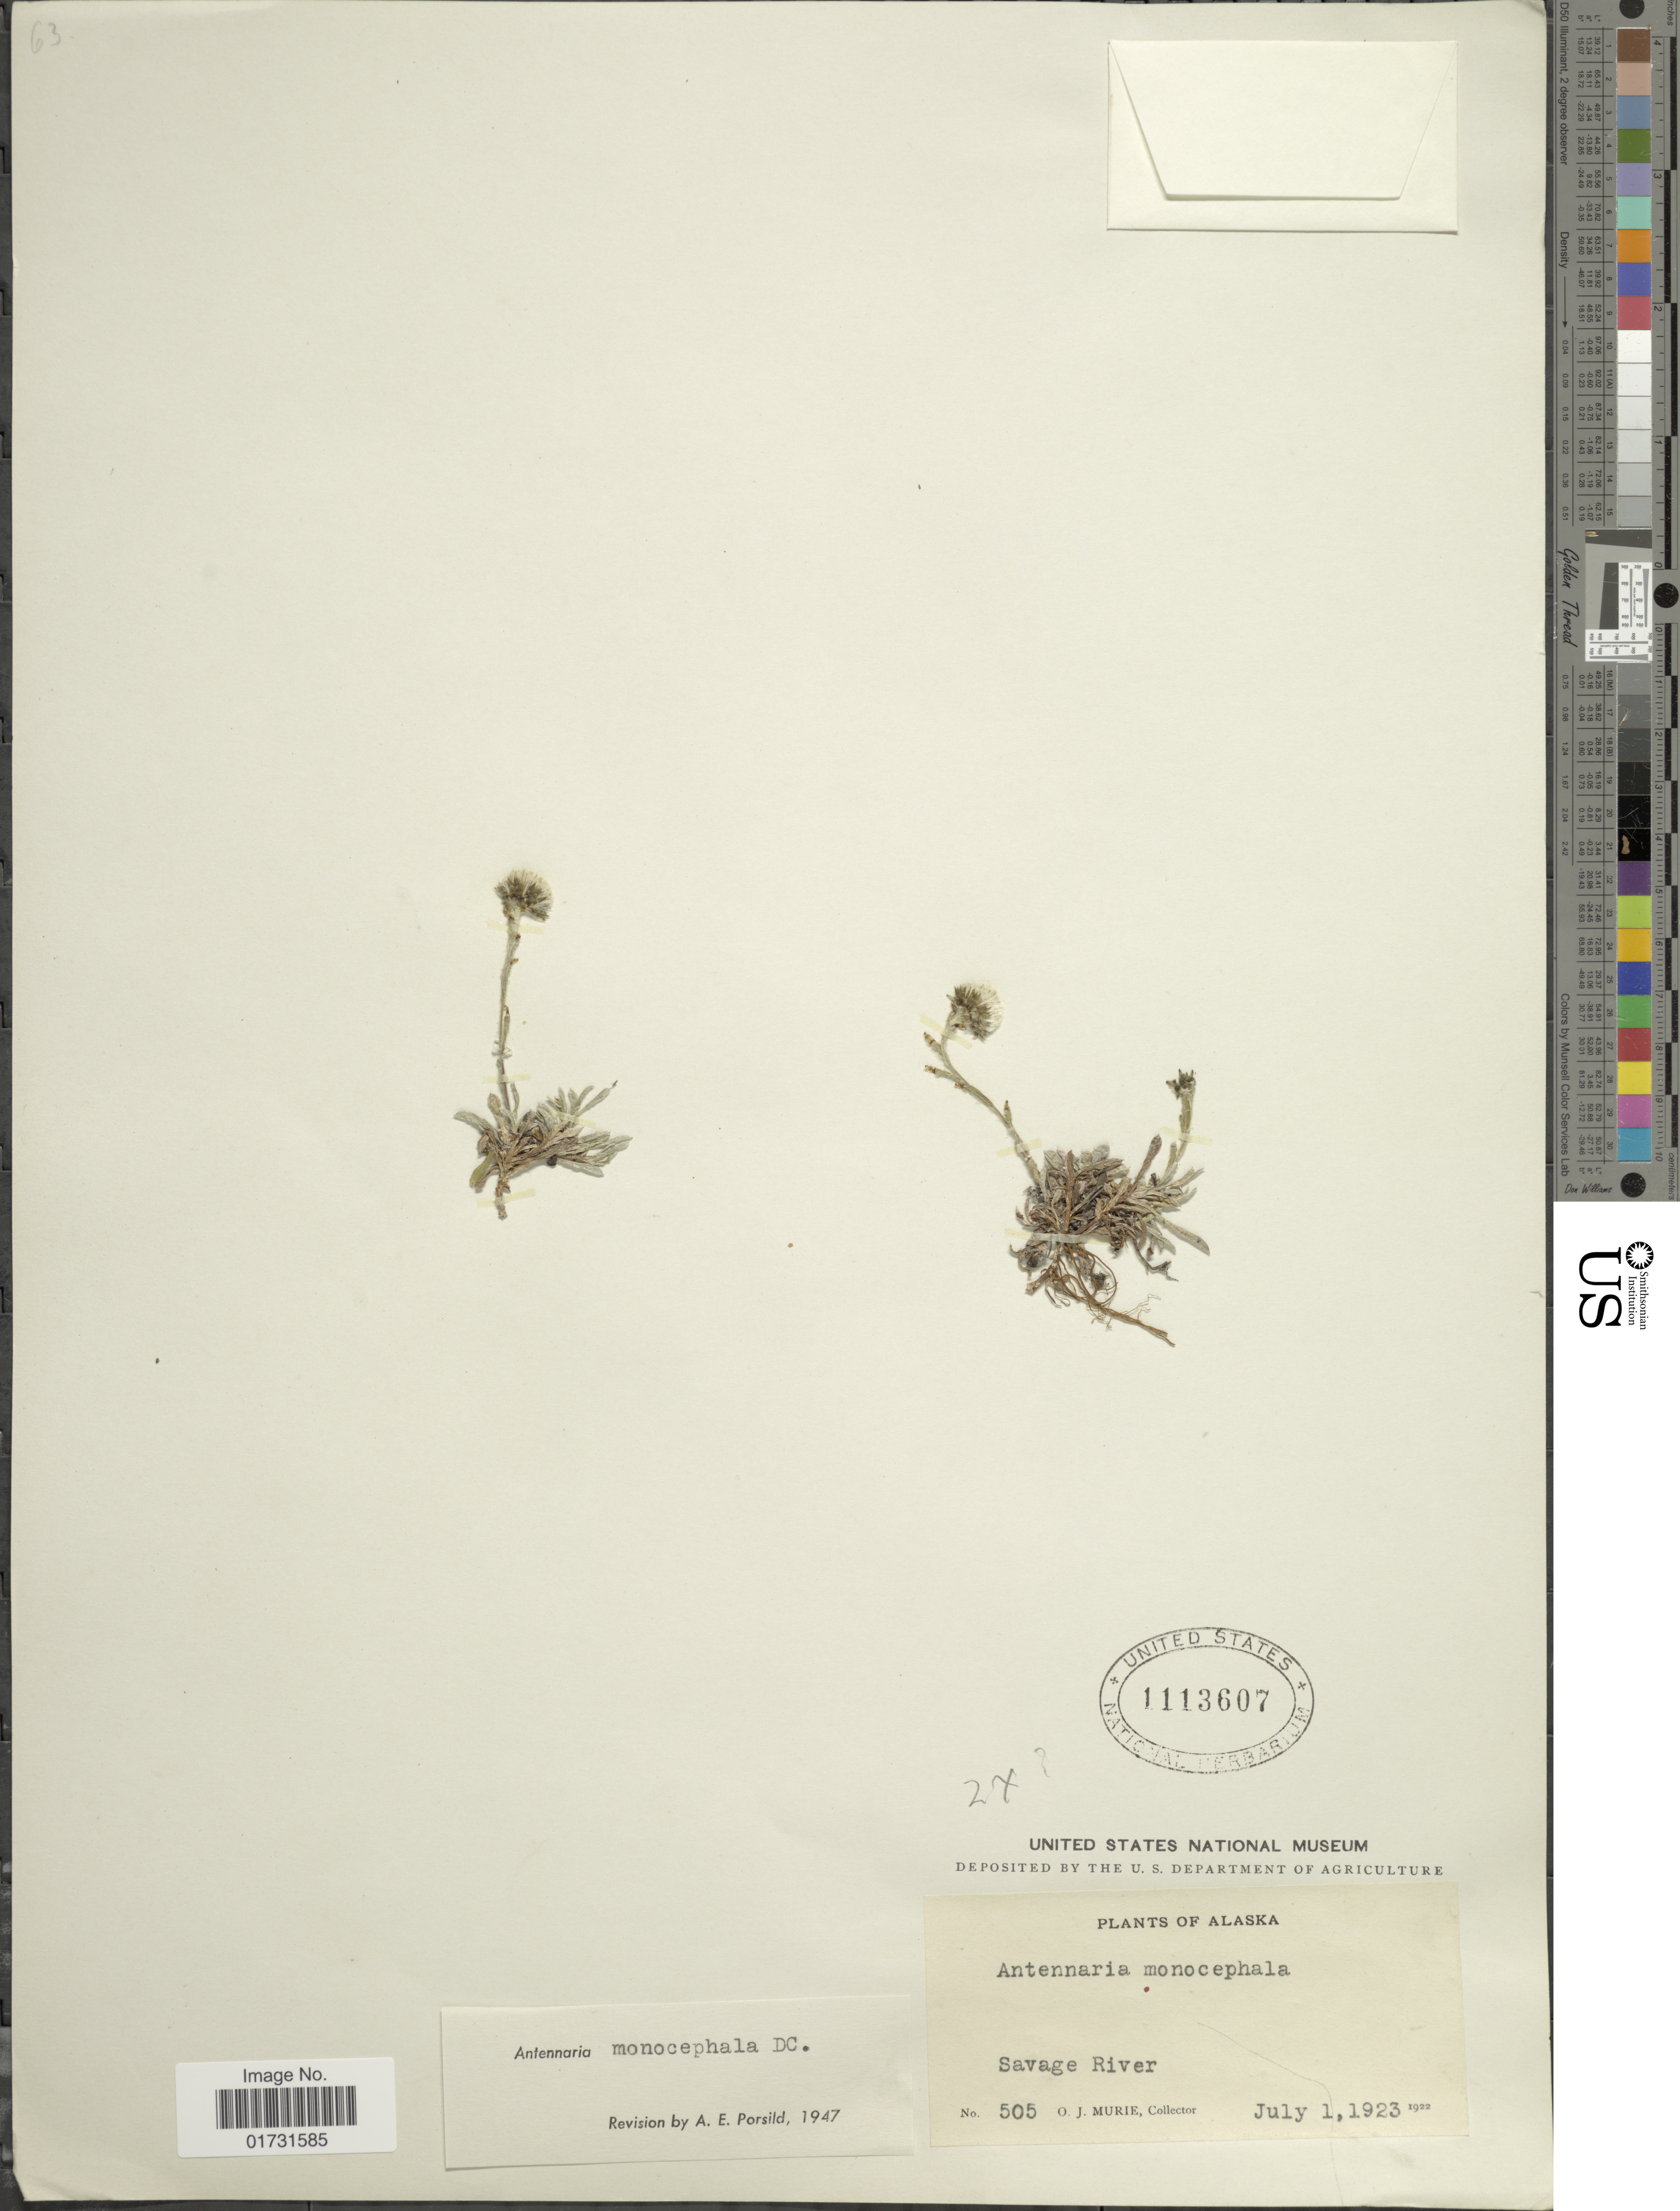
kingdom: Plantae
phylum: Tracheophyta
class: Magnoliopsida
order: Asterales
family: Asteraceae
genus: Antennaria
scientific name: Antennaria monocephala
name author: DC.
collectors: O. Murie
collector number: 505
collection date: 1923-07-01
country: United States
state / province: Alaska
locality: Savage River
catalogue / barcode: US 1113607